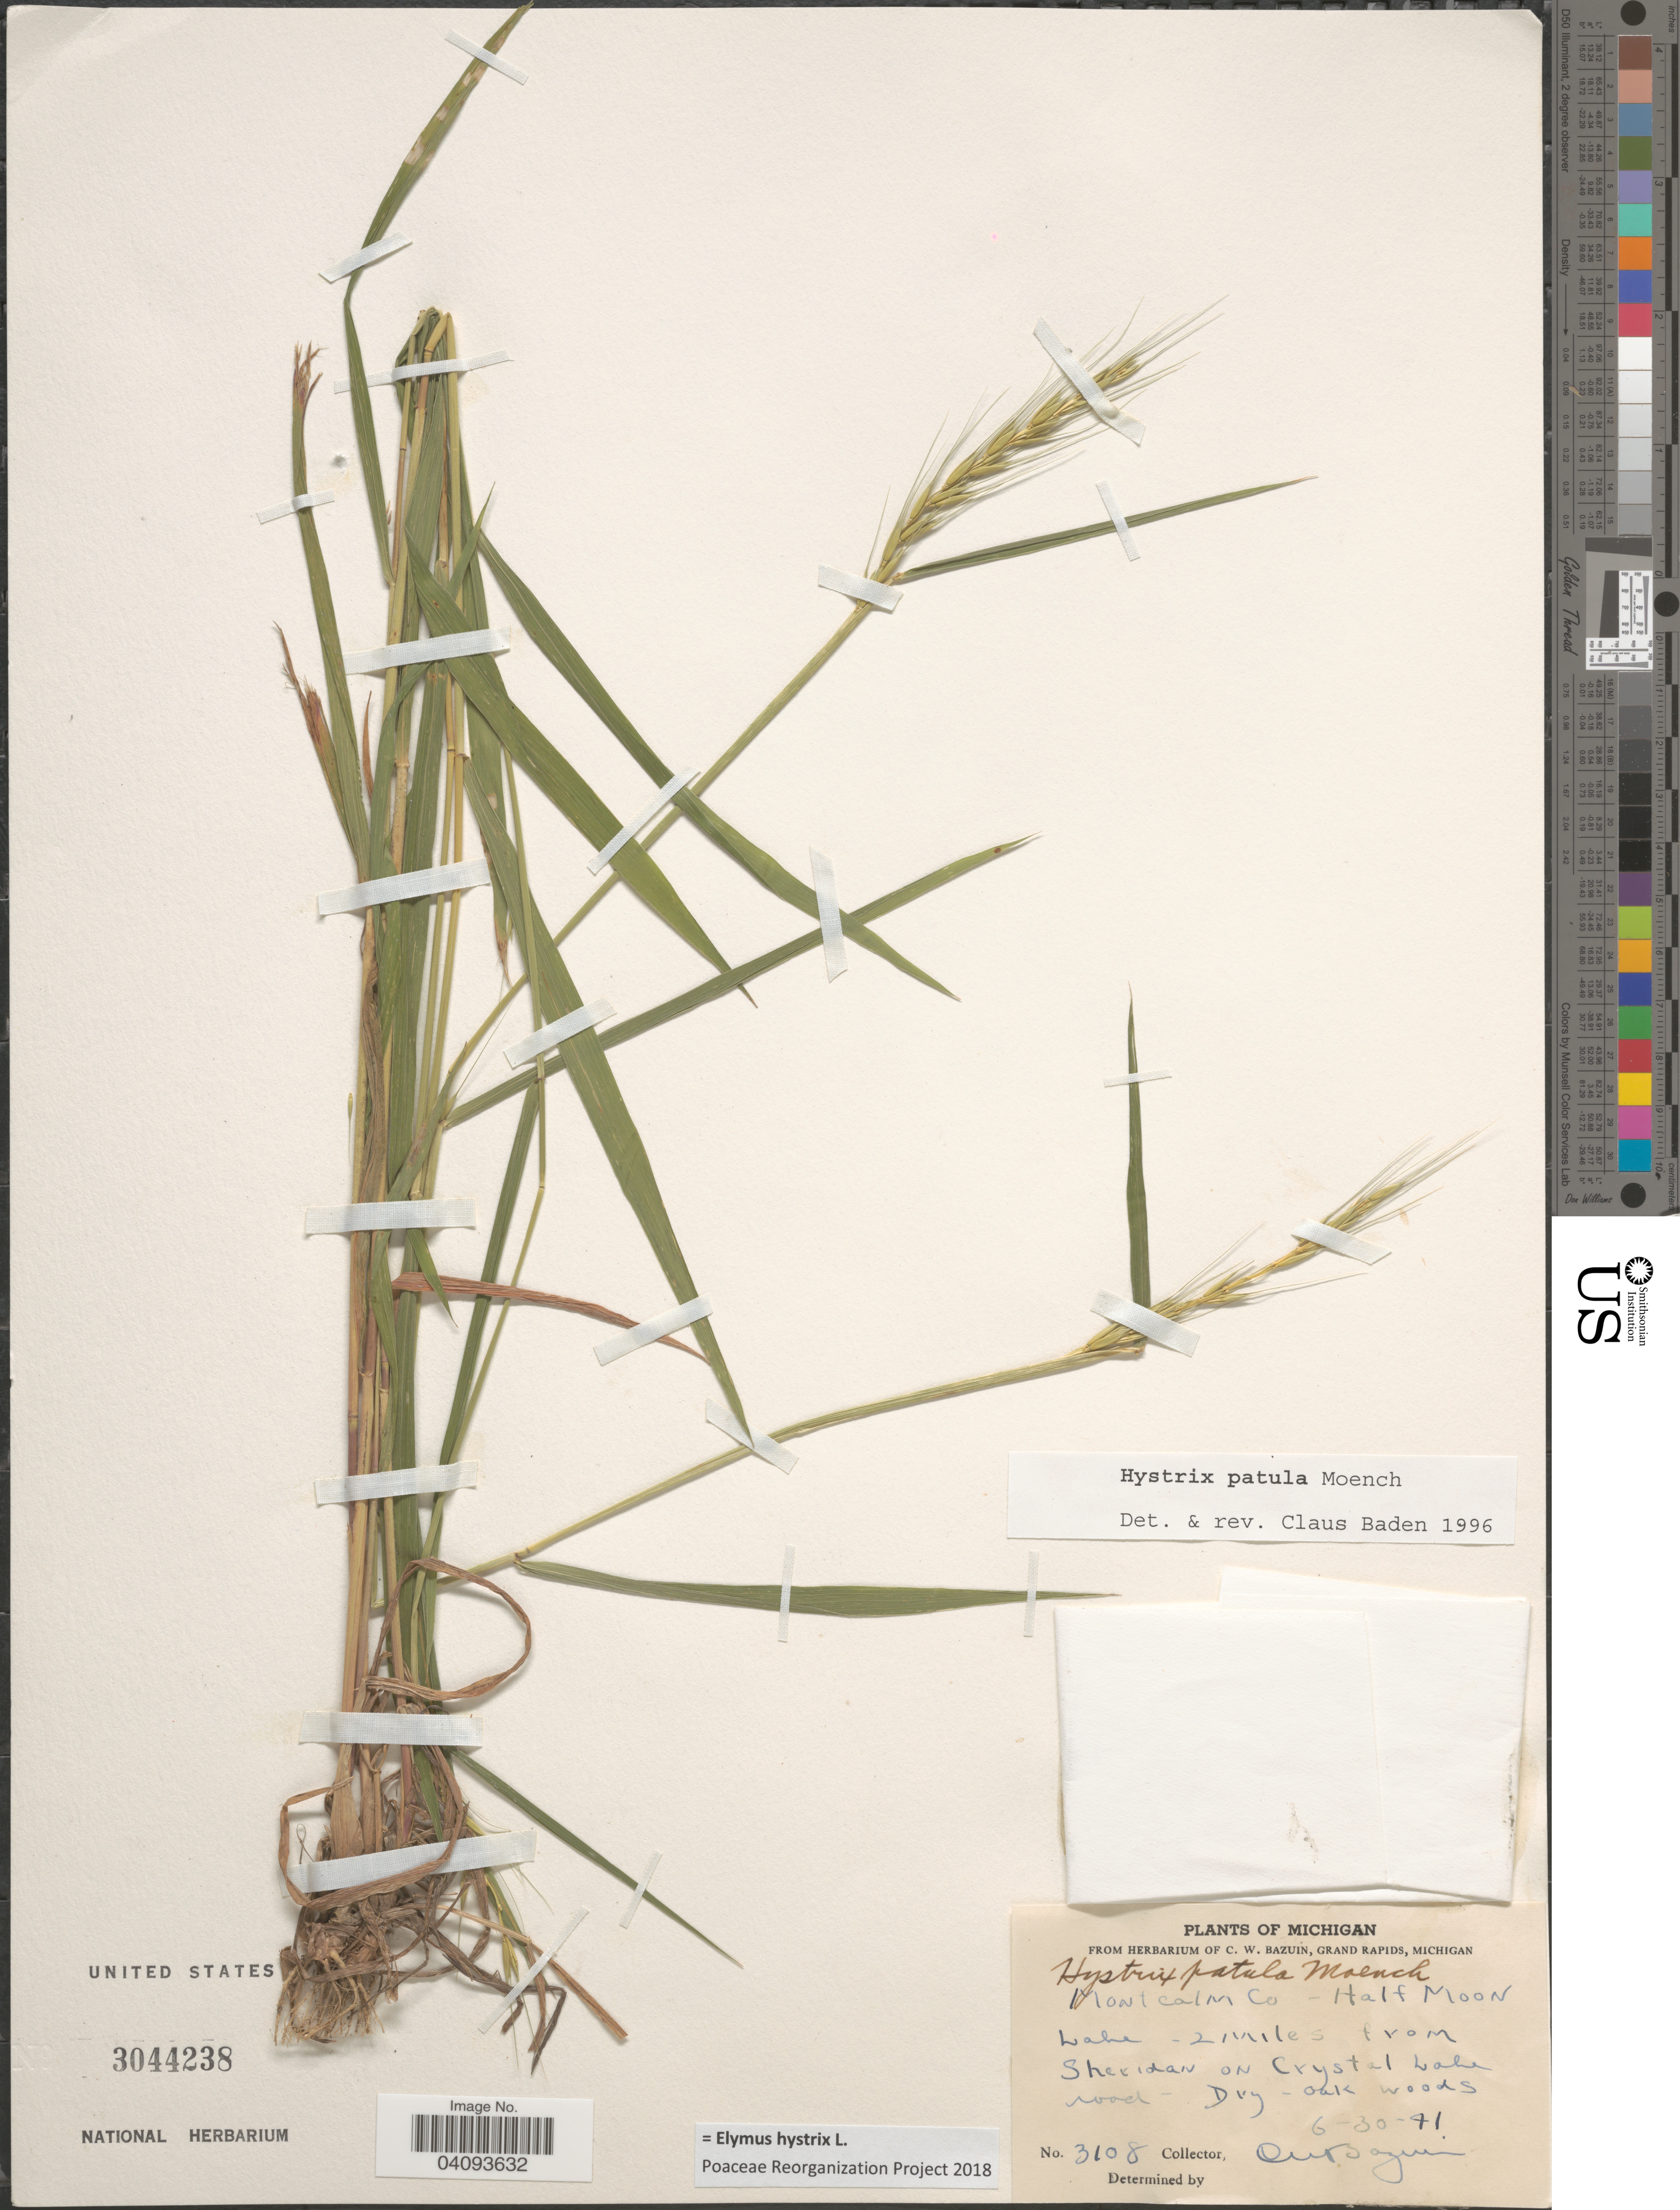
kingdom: Plantae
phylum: Tracheophyta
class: Liliopsida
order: Poales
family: Poaceae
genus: Elymus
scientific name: Elymus hystrix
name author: L.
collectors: C. Bazuin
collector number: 3108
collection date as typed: Transcribed d/m/y: 30/6/41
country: United States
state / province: Michigan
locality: Mont Calm Co - Half Moon Lake - 2 miles from Sheridan on Crystal Lake.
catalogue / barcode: US 3044238